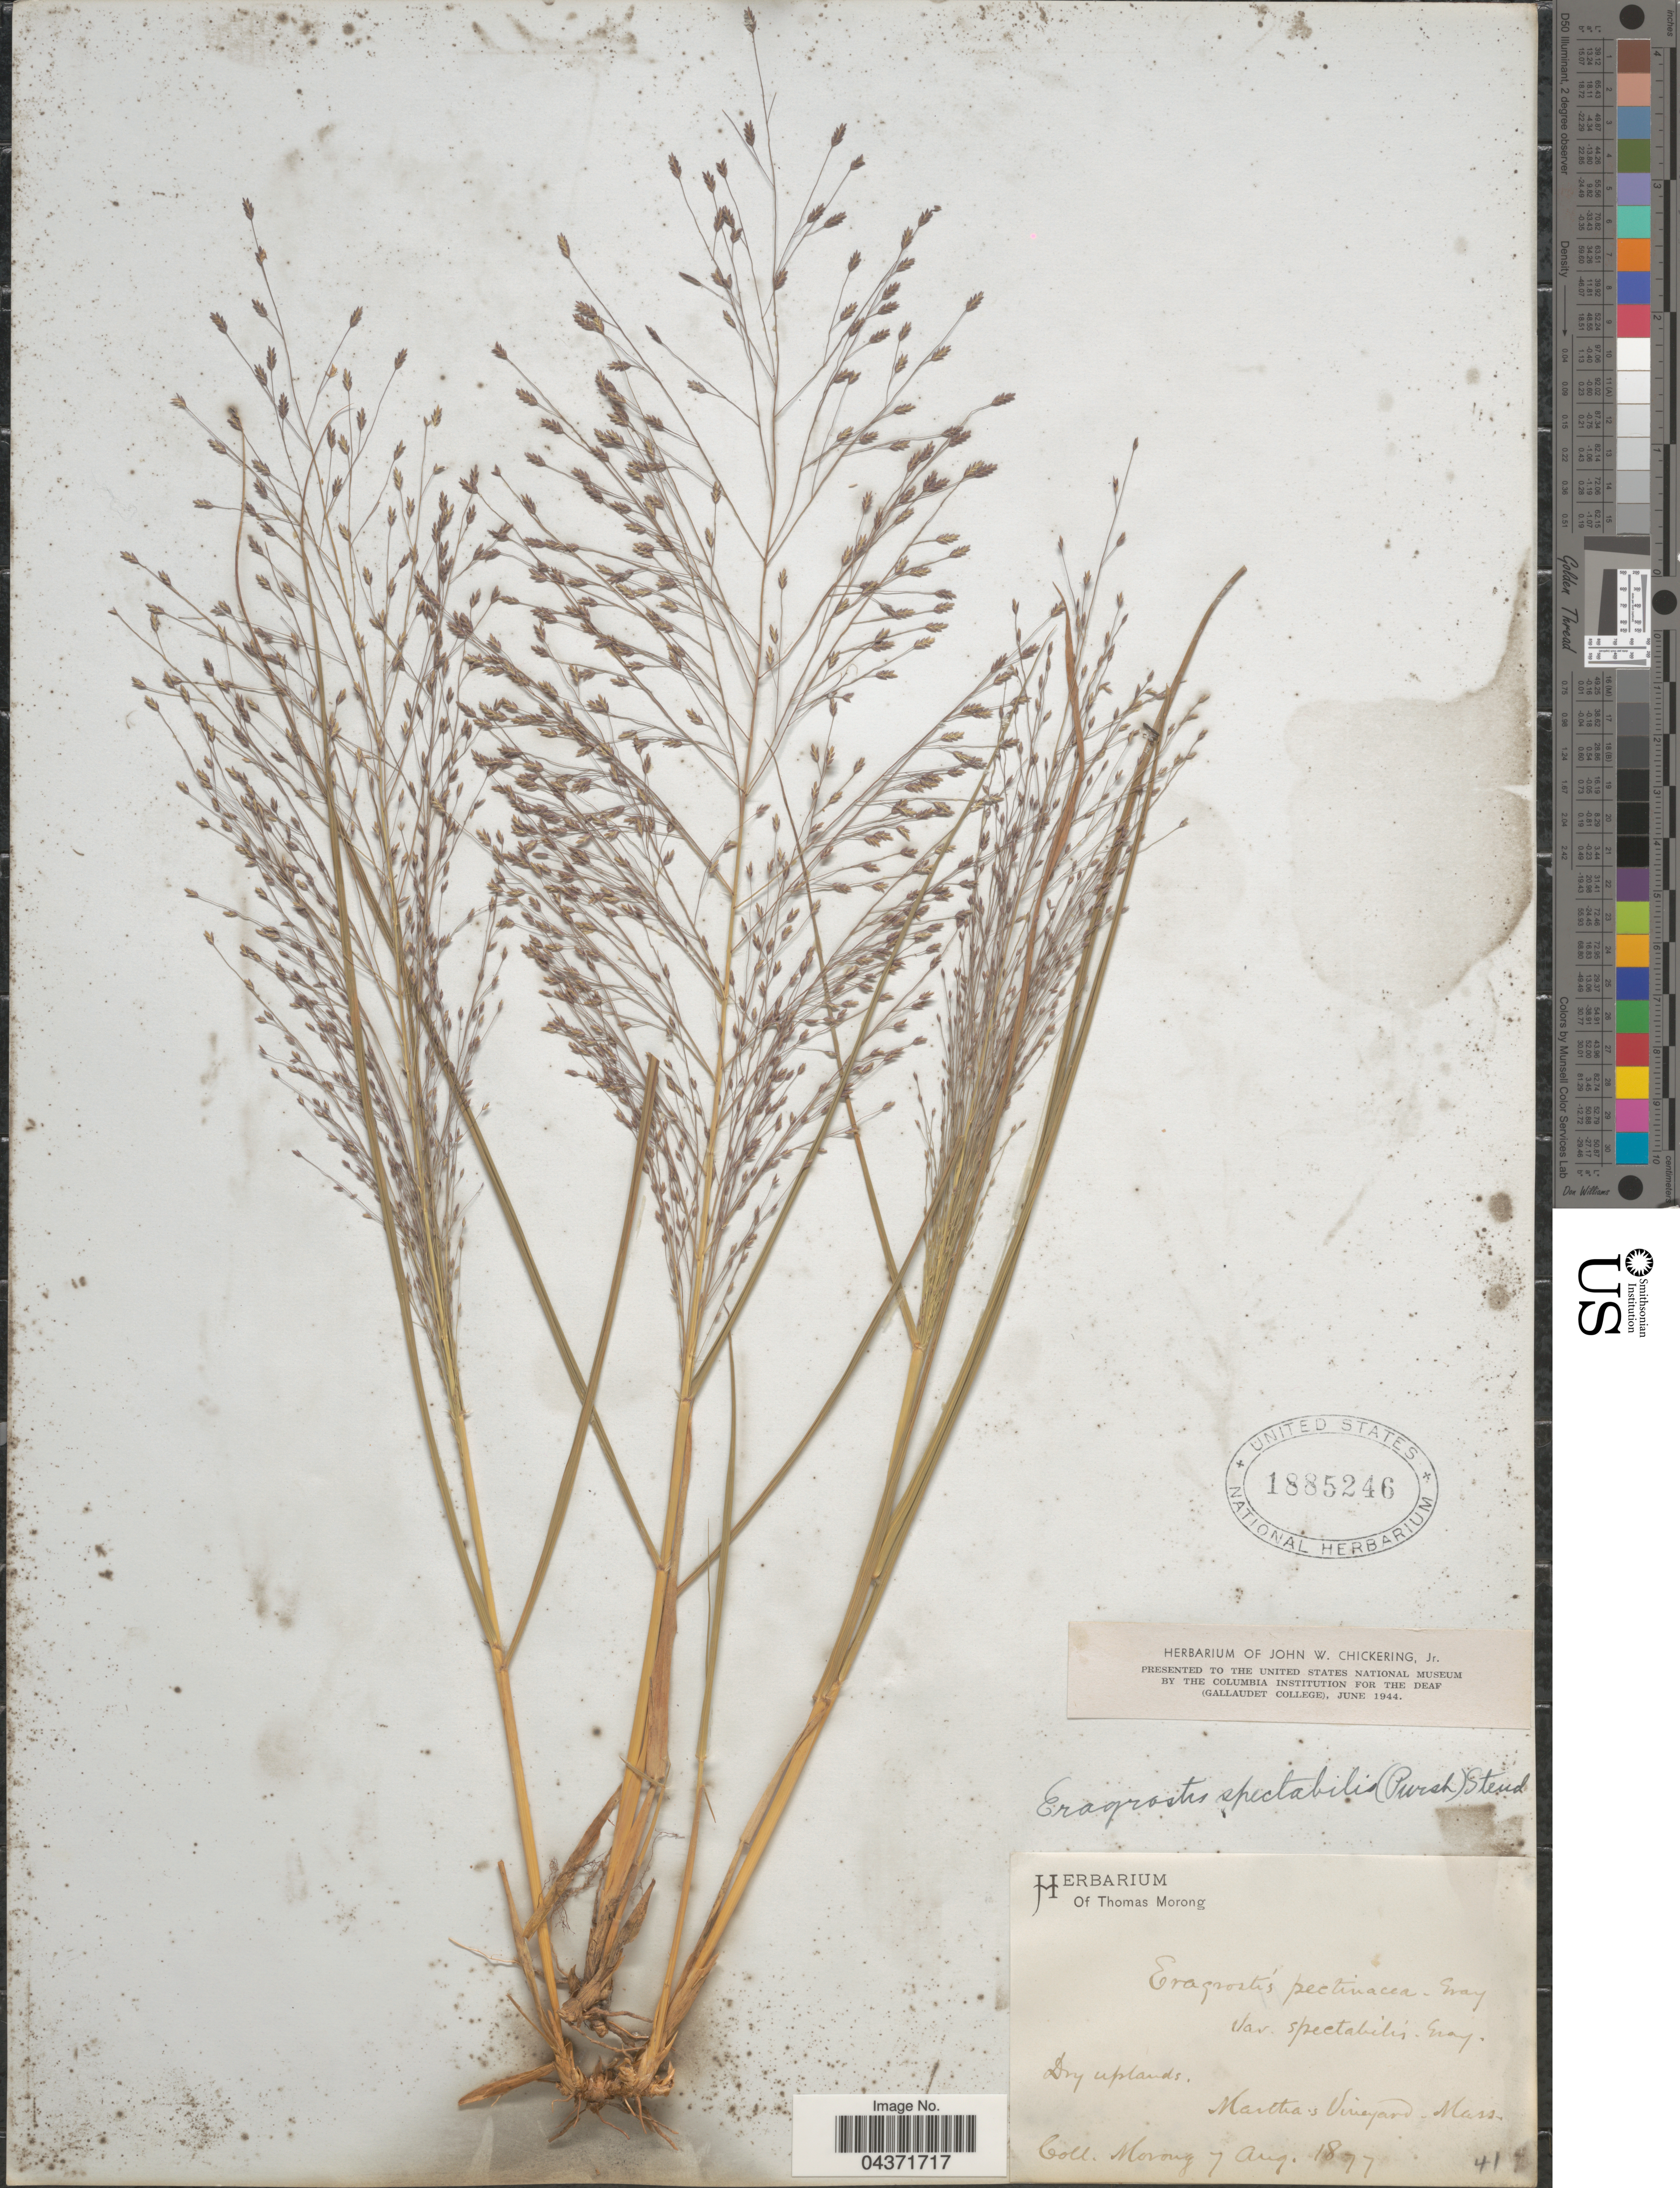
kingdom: Plantae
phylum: Tracheophyta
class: Liliopsida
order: Poales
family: Poaceae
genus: Eragrostis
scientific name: Eragrostis spectabilis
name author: (Pursh) Steud.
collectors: ex herb. T. Morong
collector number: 419*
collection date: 1877-08-07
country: United States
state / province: Massachusetts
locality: Martha's Vineyard.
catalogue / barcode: US 1885246